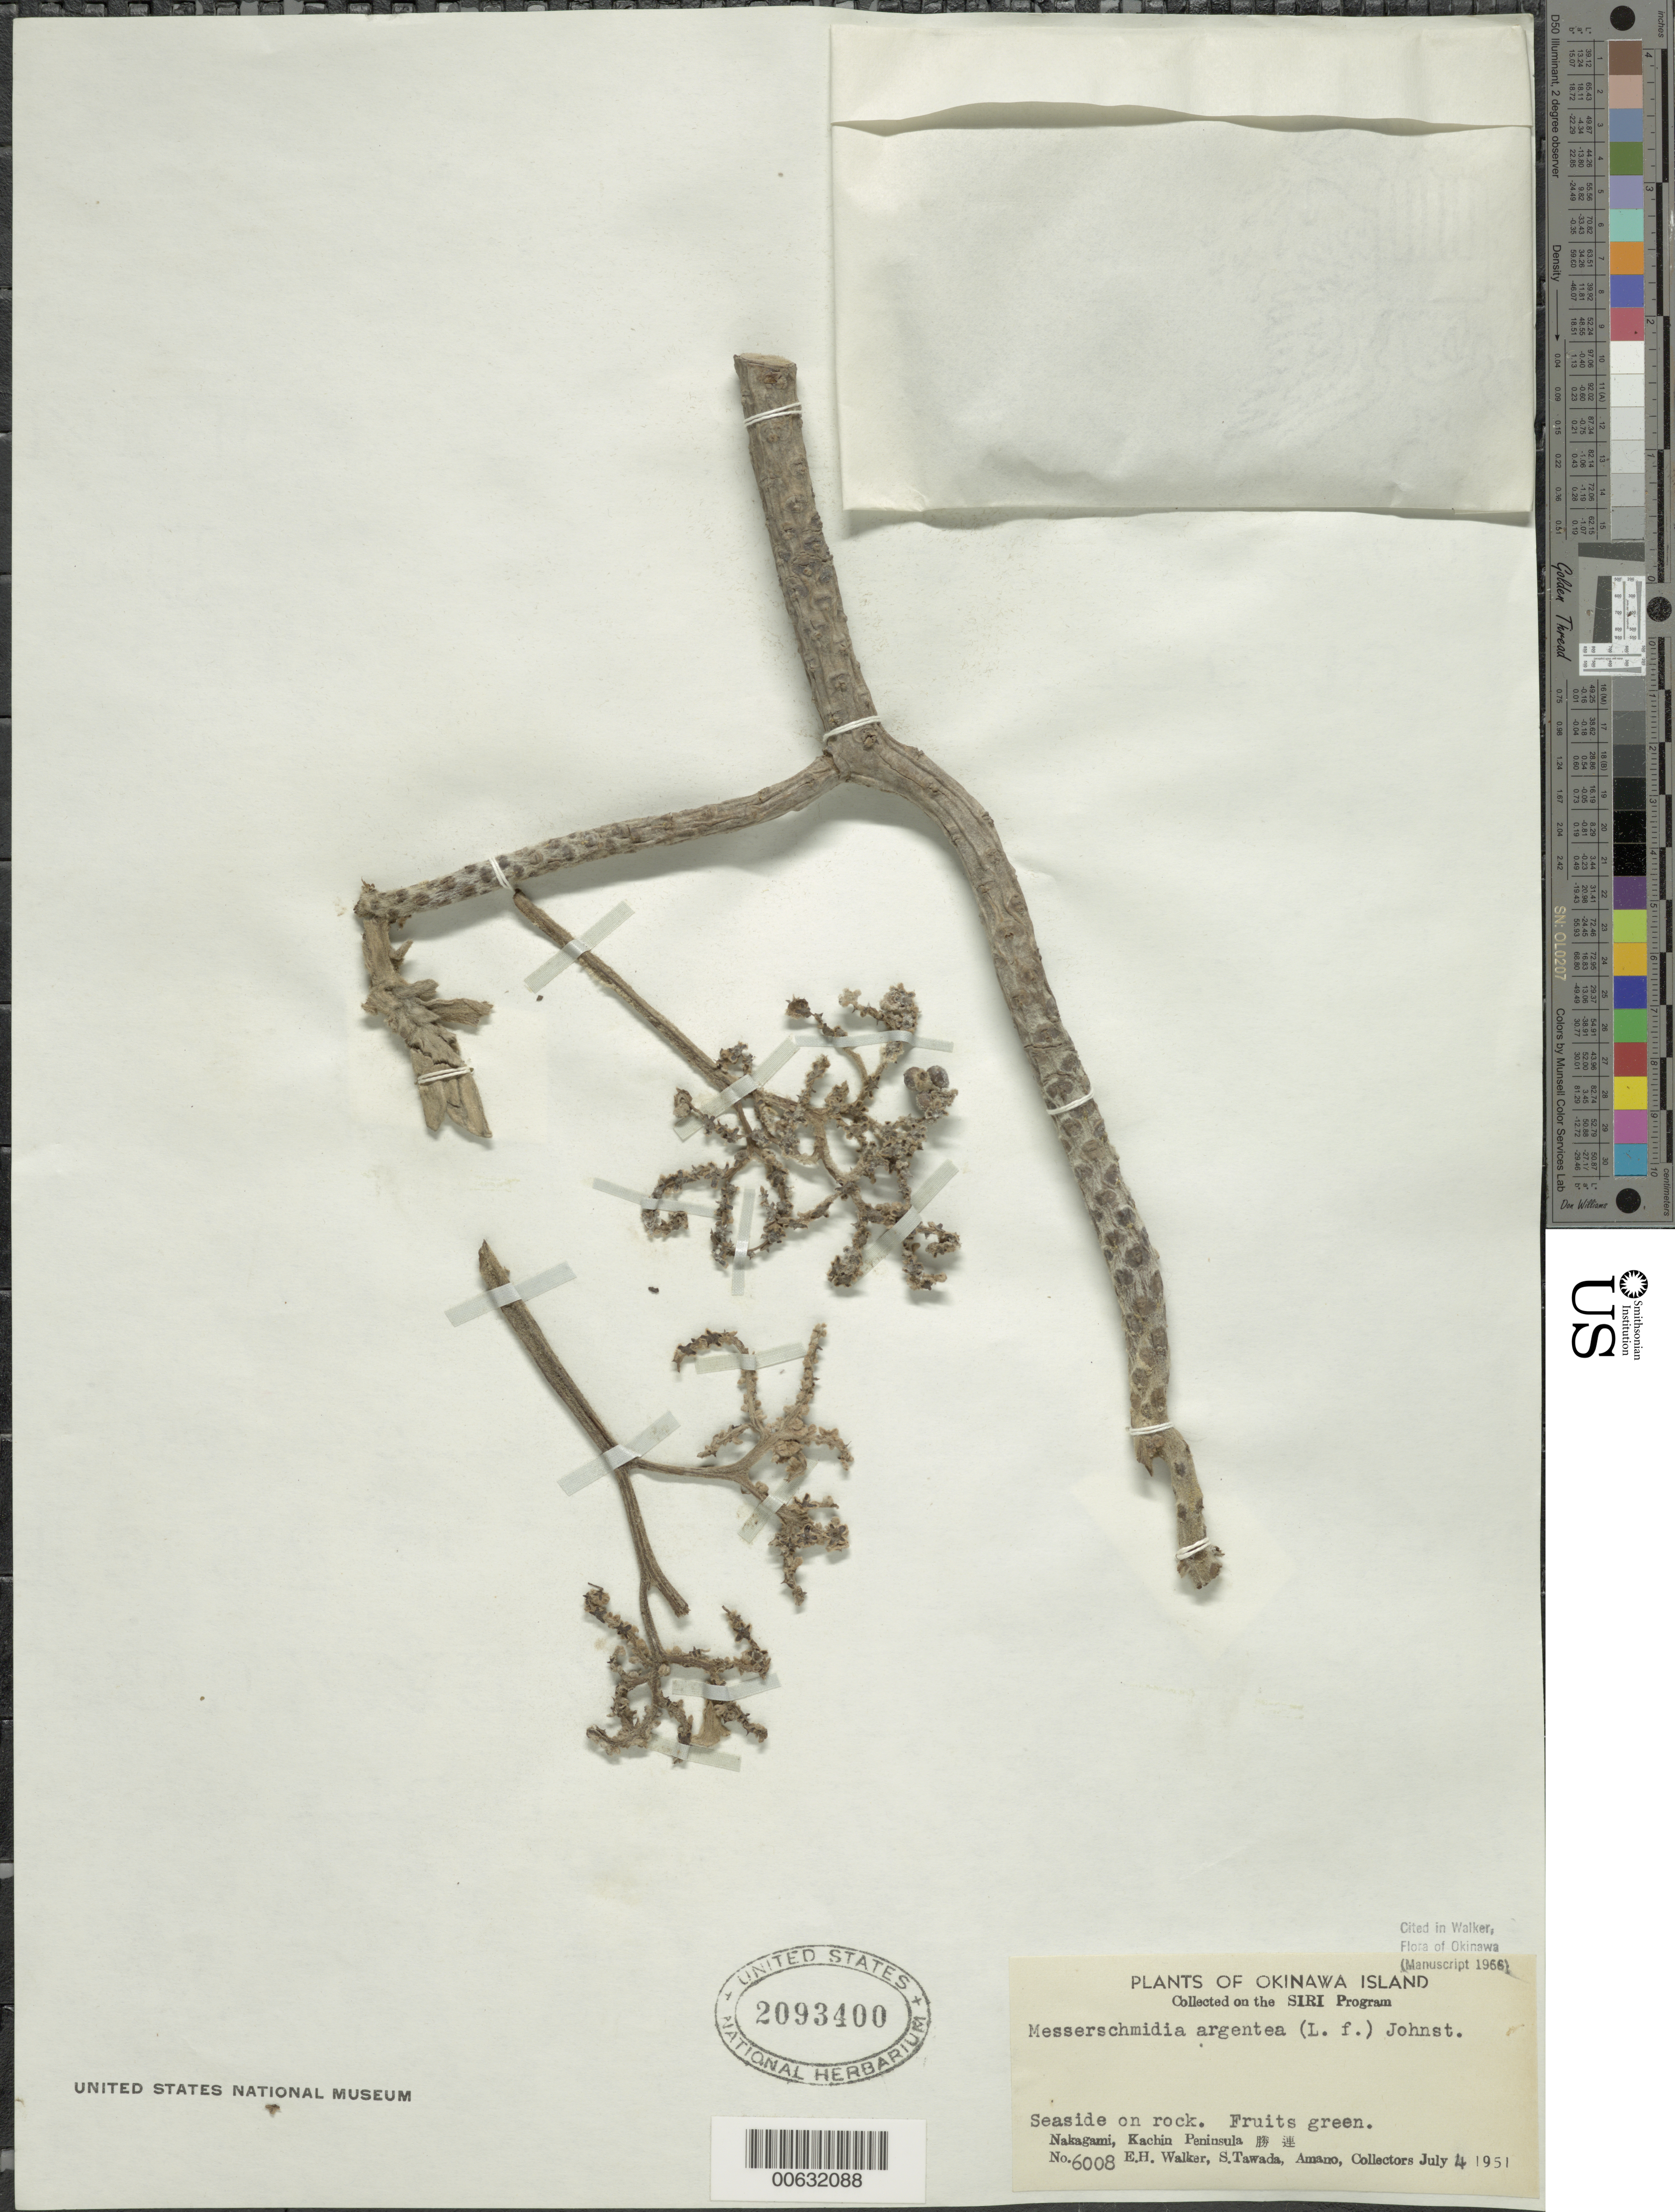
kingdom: Plantae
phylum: Tracheophyta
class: Magnoliopsida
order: Boraginales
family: Heliotropiaceae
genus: Messerschmidia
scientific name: Messerschmidia argentea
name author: (L. f.) I.M. Johnst.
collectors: E. H. Walker, S. Tawada & T. Amano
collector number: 6008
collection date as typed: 04 Jul 1951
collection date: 1951-07-04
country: Japan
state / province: Okinawa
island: Okinawa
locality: Nakagami, Kachin Peninsula [Okinawa Is.]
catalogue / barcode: US 2093400